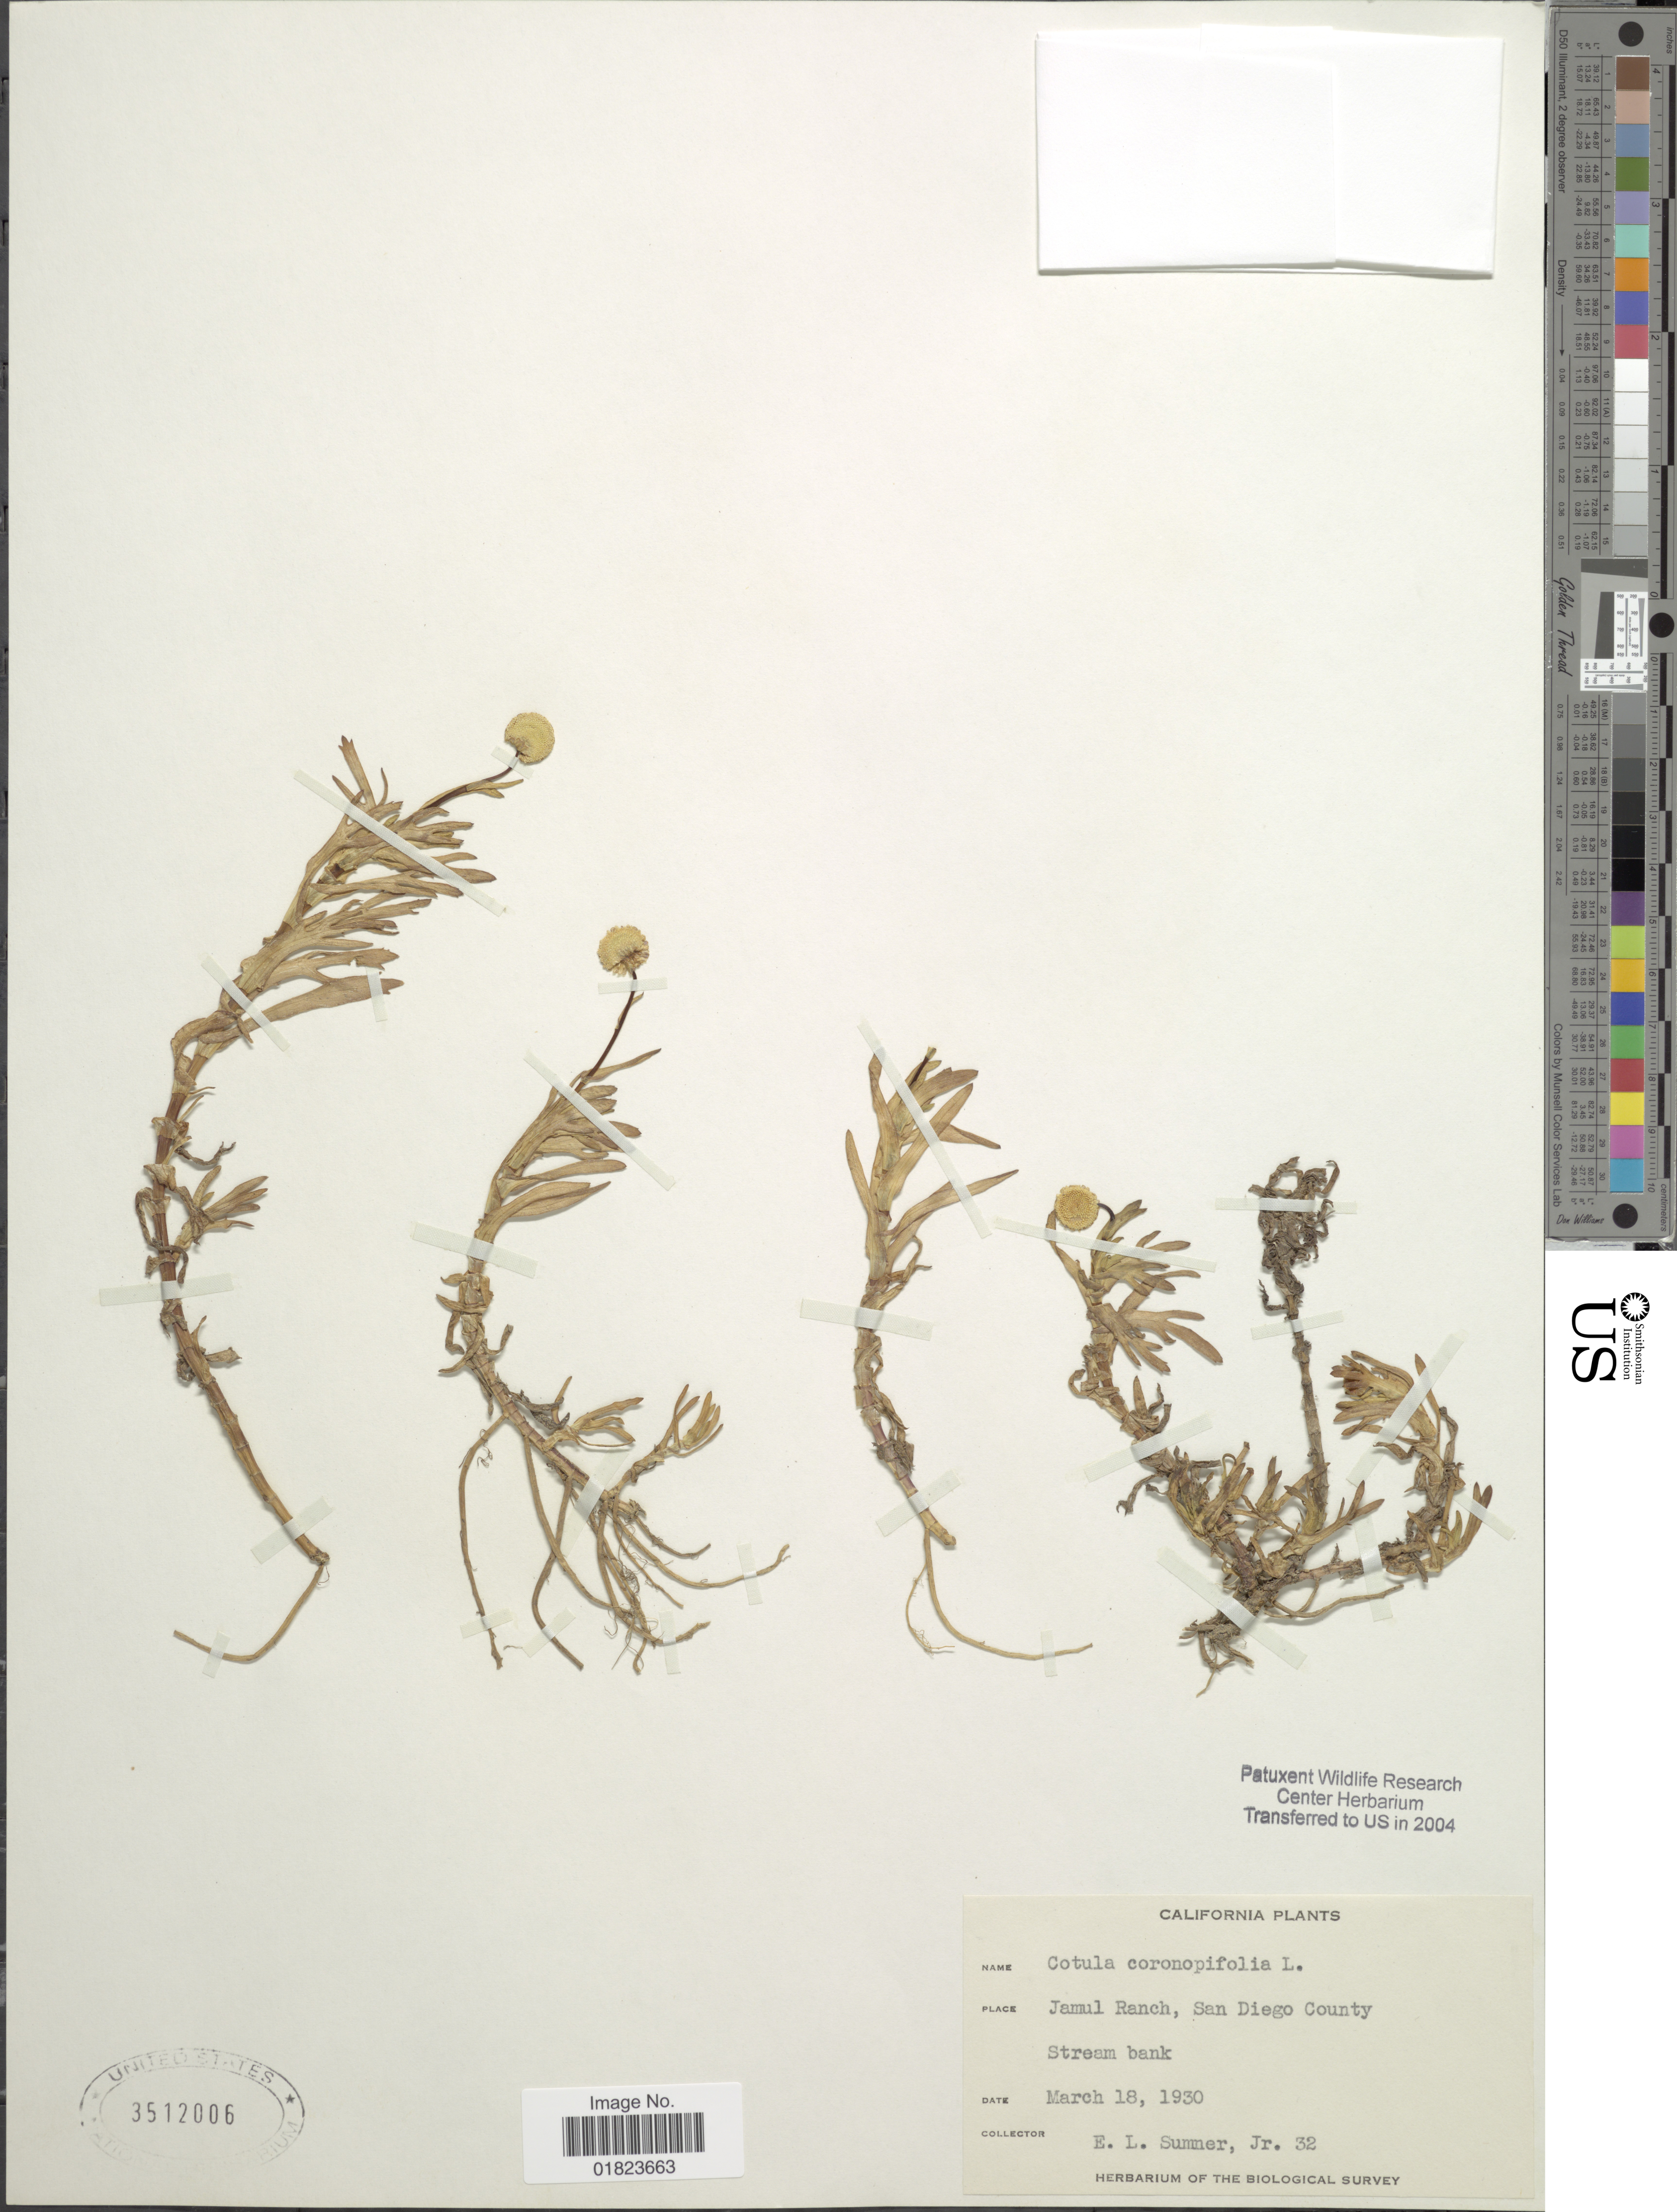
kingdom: Plantae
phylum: Tracheophyta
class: Magnoliopsida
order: Asterales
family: Asteraceae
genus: Cotula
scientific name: Cotula coronopifolia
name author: L.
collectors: E. Sumner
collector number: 32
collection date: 1930-03-18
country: United States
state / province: California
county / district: San Diego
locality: Jamul Ranch, San Diego County.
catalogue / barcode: US 3512006